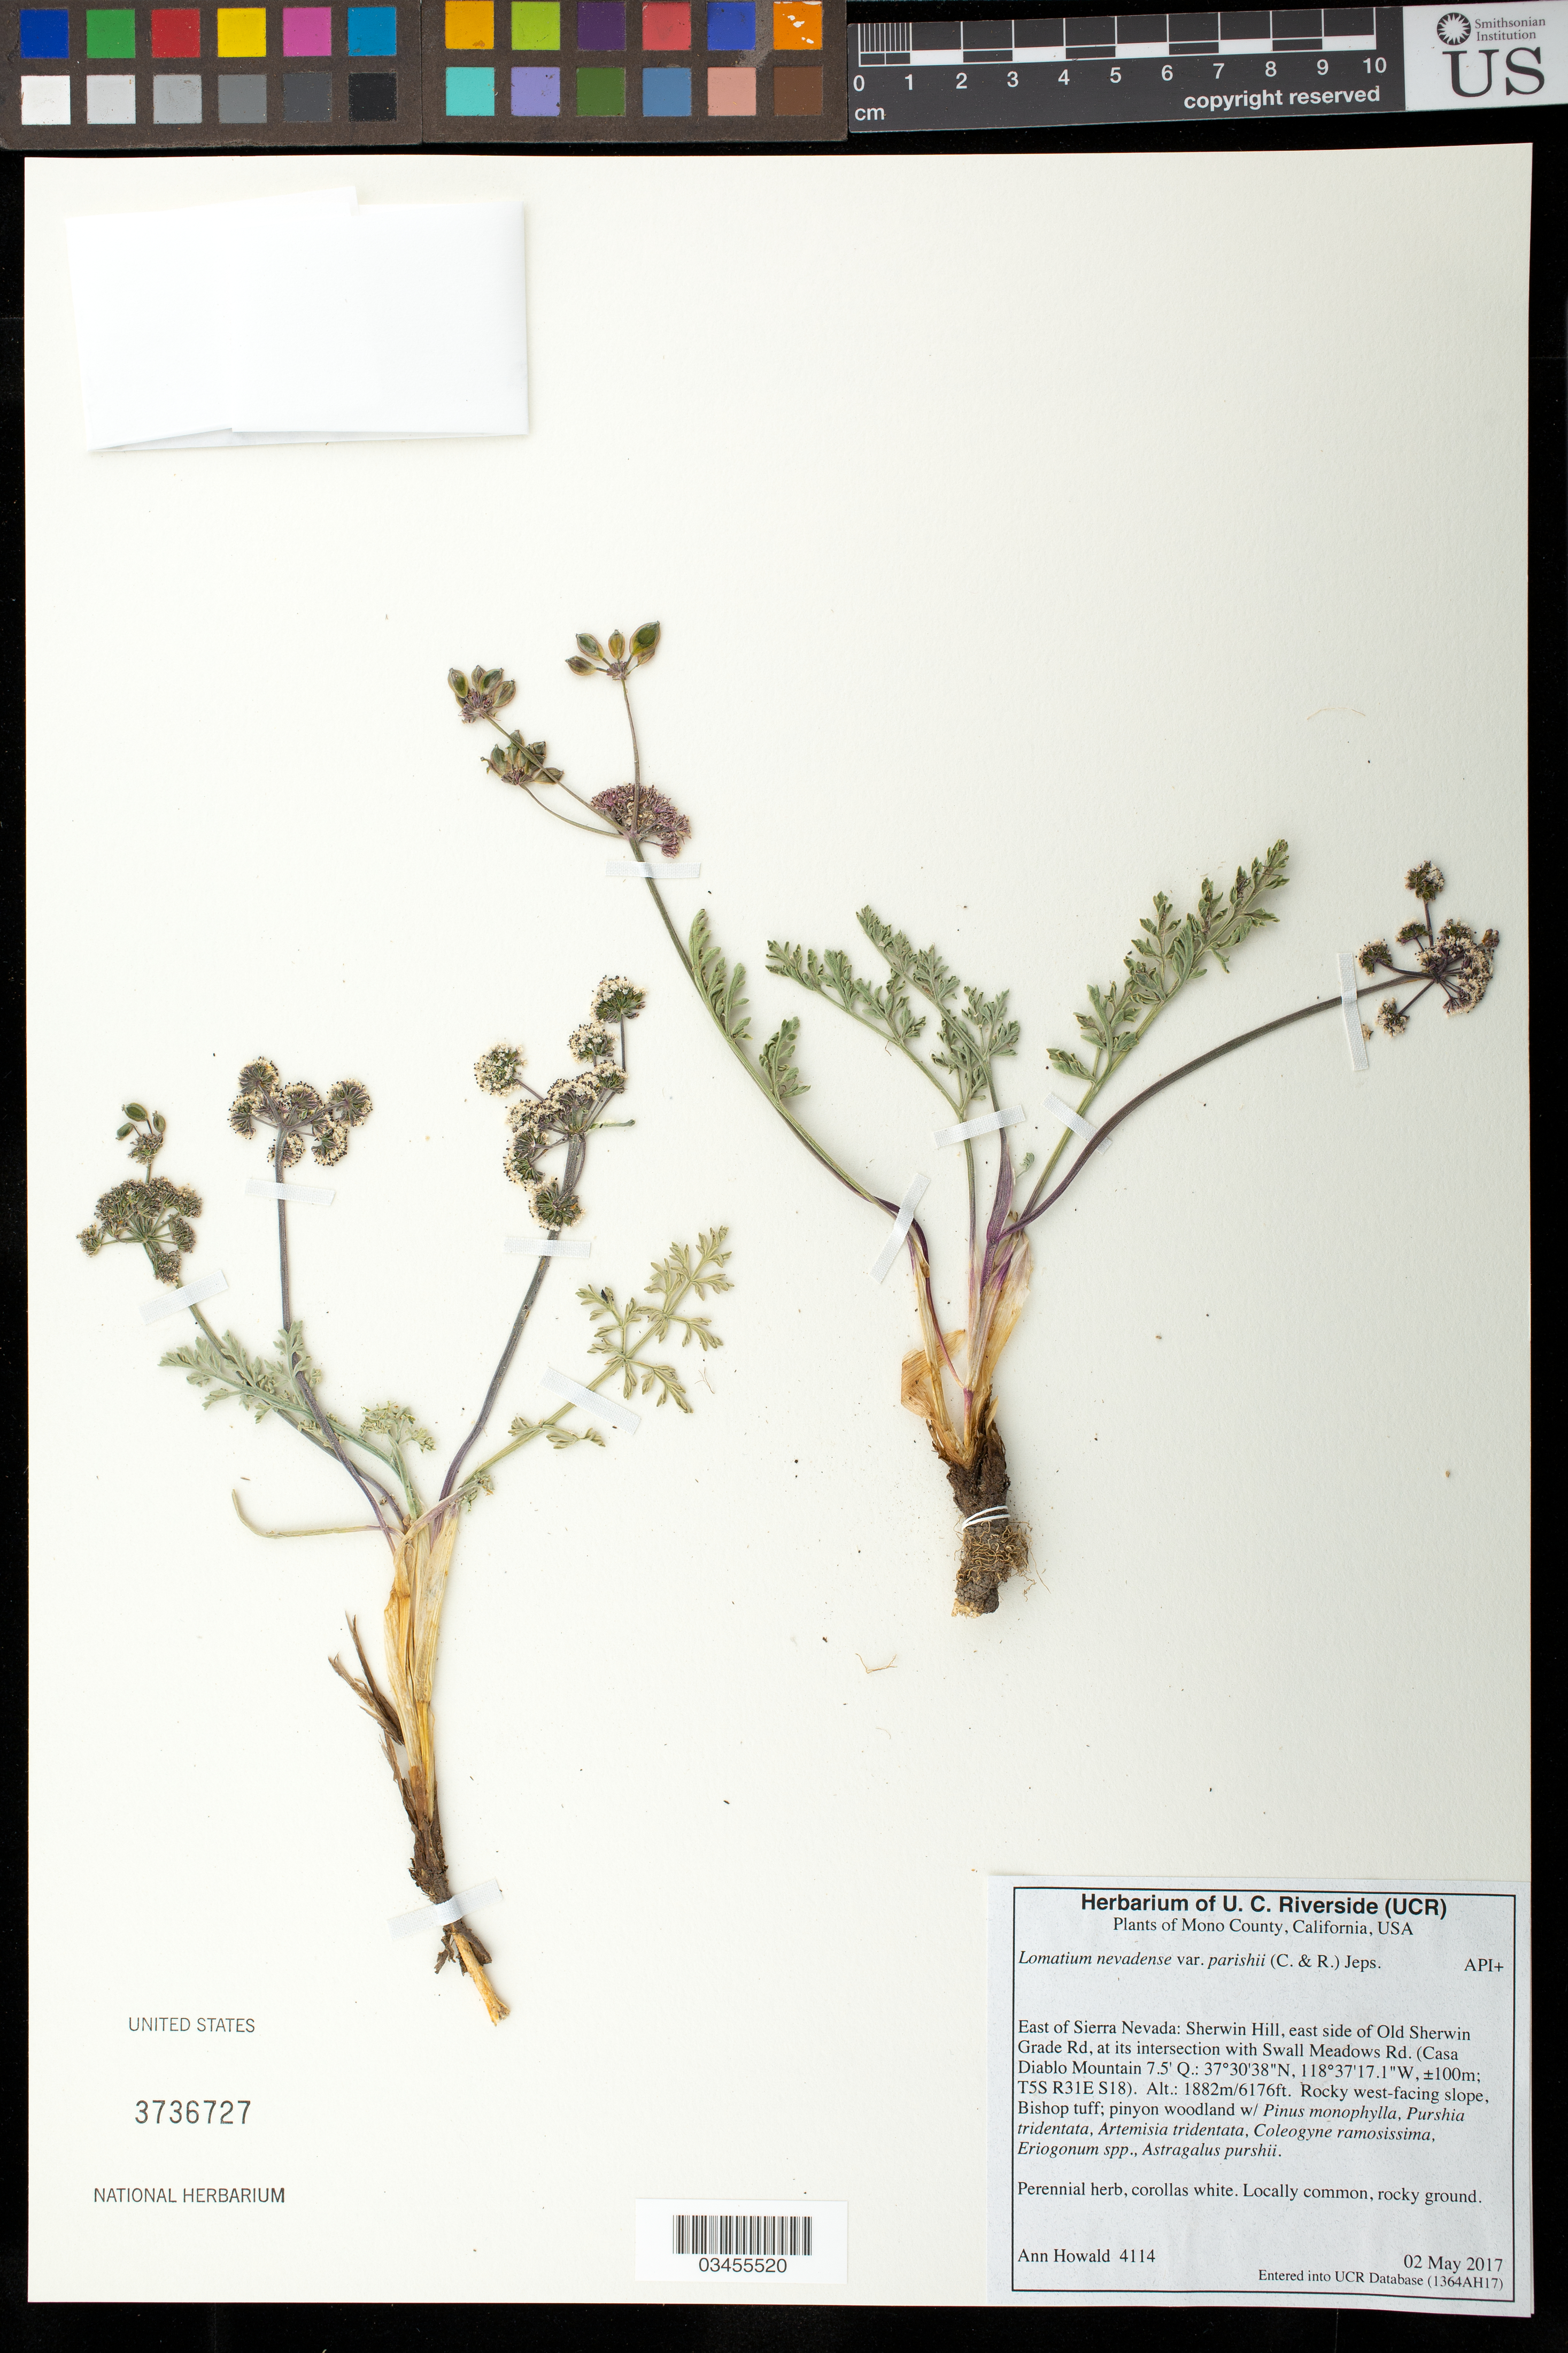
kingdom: Plantae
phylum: Tracheophyta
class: Magnoliopsida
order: Apiales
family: Apiaceae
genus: Lomatium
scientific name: Lomatium nevadense var. parishii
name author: (J.M. Coult. & Rose) Jeps.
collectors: A. Howald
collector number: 4114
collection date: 2017-05-02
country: United States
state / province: California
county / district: Mono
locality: East of Sierra Nevada: Sherwin Hill, east side of Old Sherwin Grade Rd., at its intersection with Swall Meadows Rd. (Casa Diablo Mountain 7.5' Q.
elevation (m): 1882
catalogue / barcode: US 3736727